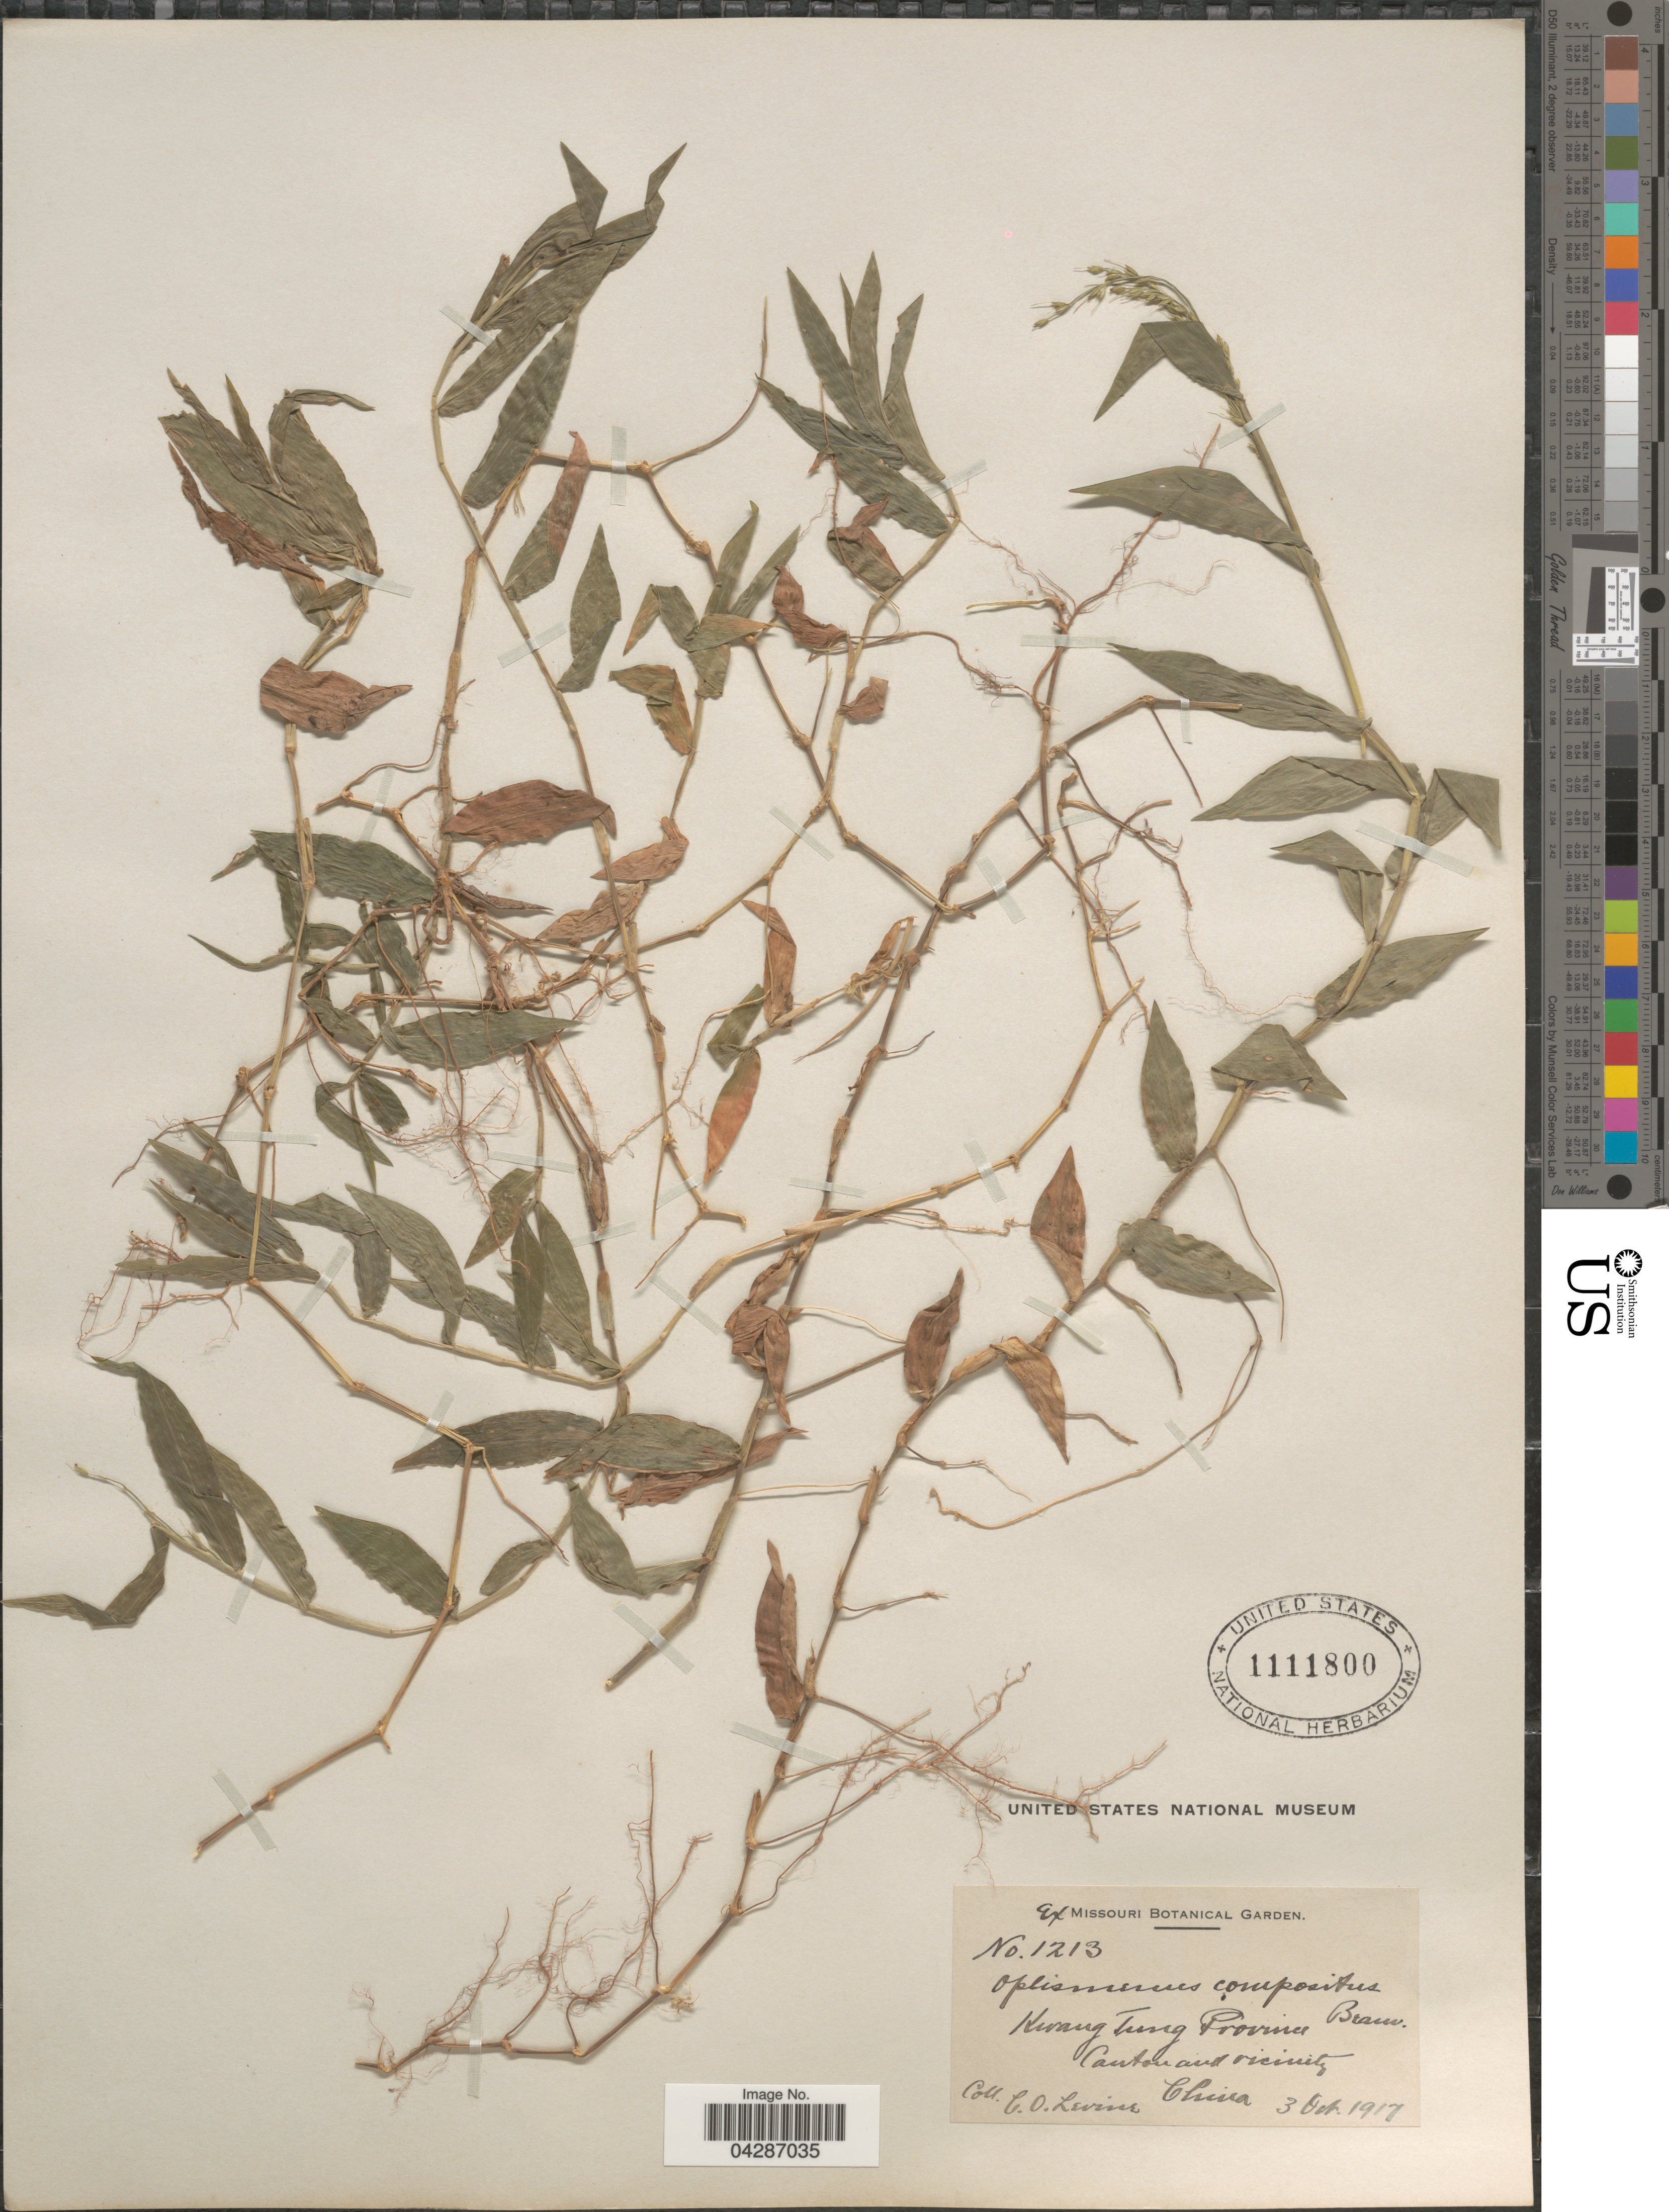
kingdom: Plantae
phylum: Tracheophyta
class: Liliopsida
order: Poales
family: Poaceae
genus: Oplismenus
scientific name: Oplismenus compositus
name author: (L.) P. Beauv.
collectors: C. O. Levine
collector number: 1213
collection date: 1917-10-03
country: China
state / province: Guangdong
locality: Kwang Tung Province.Canton and vicinity.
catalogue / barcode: US 1111800